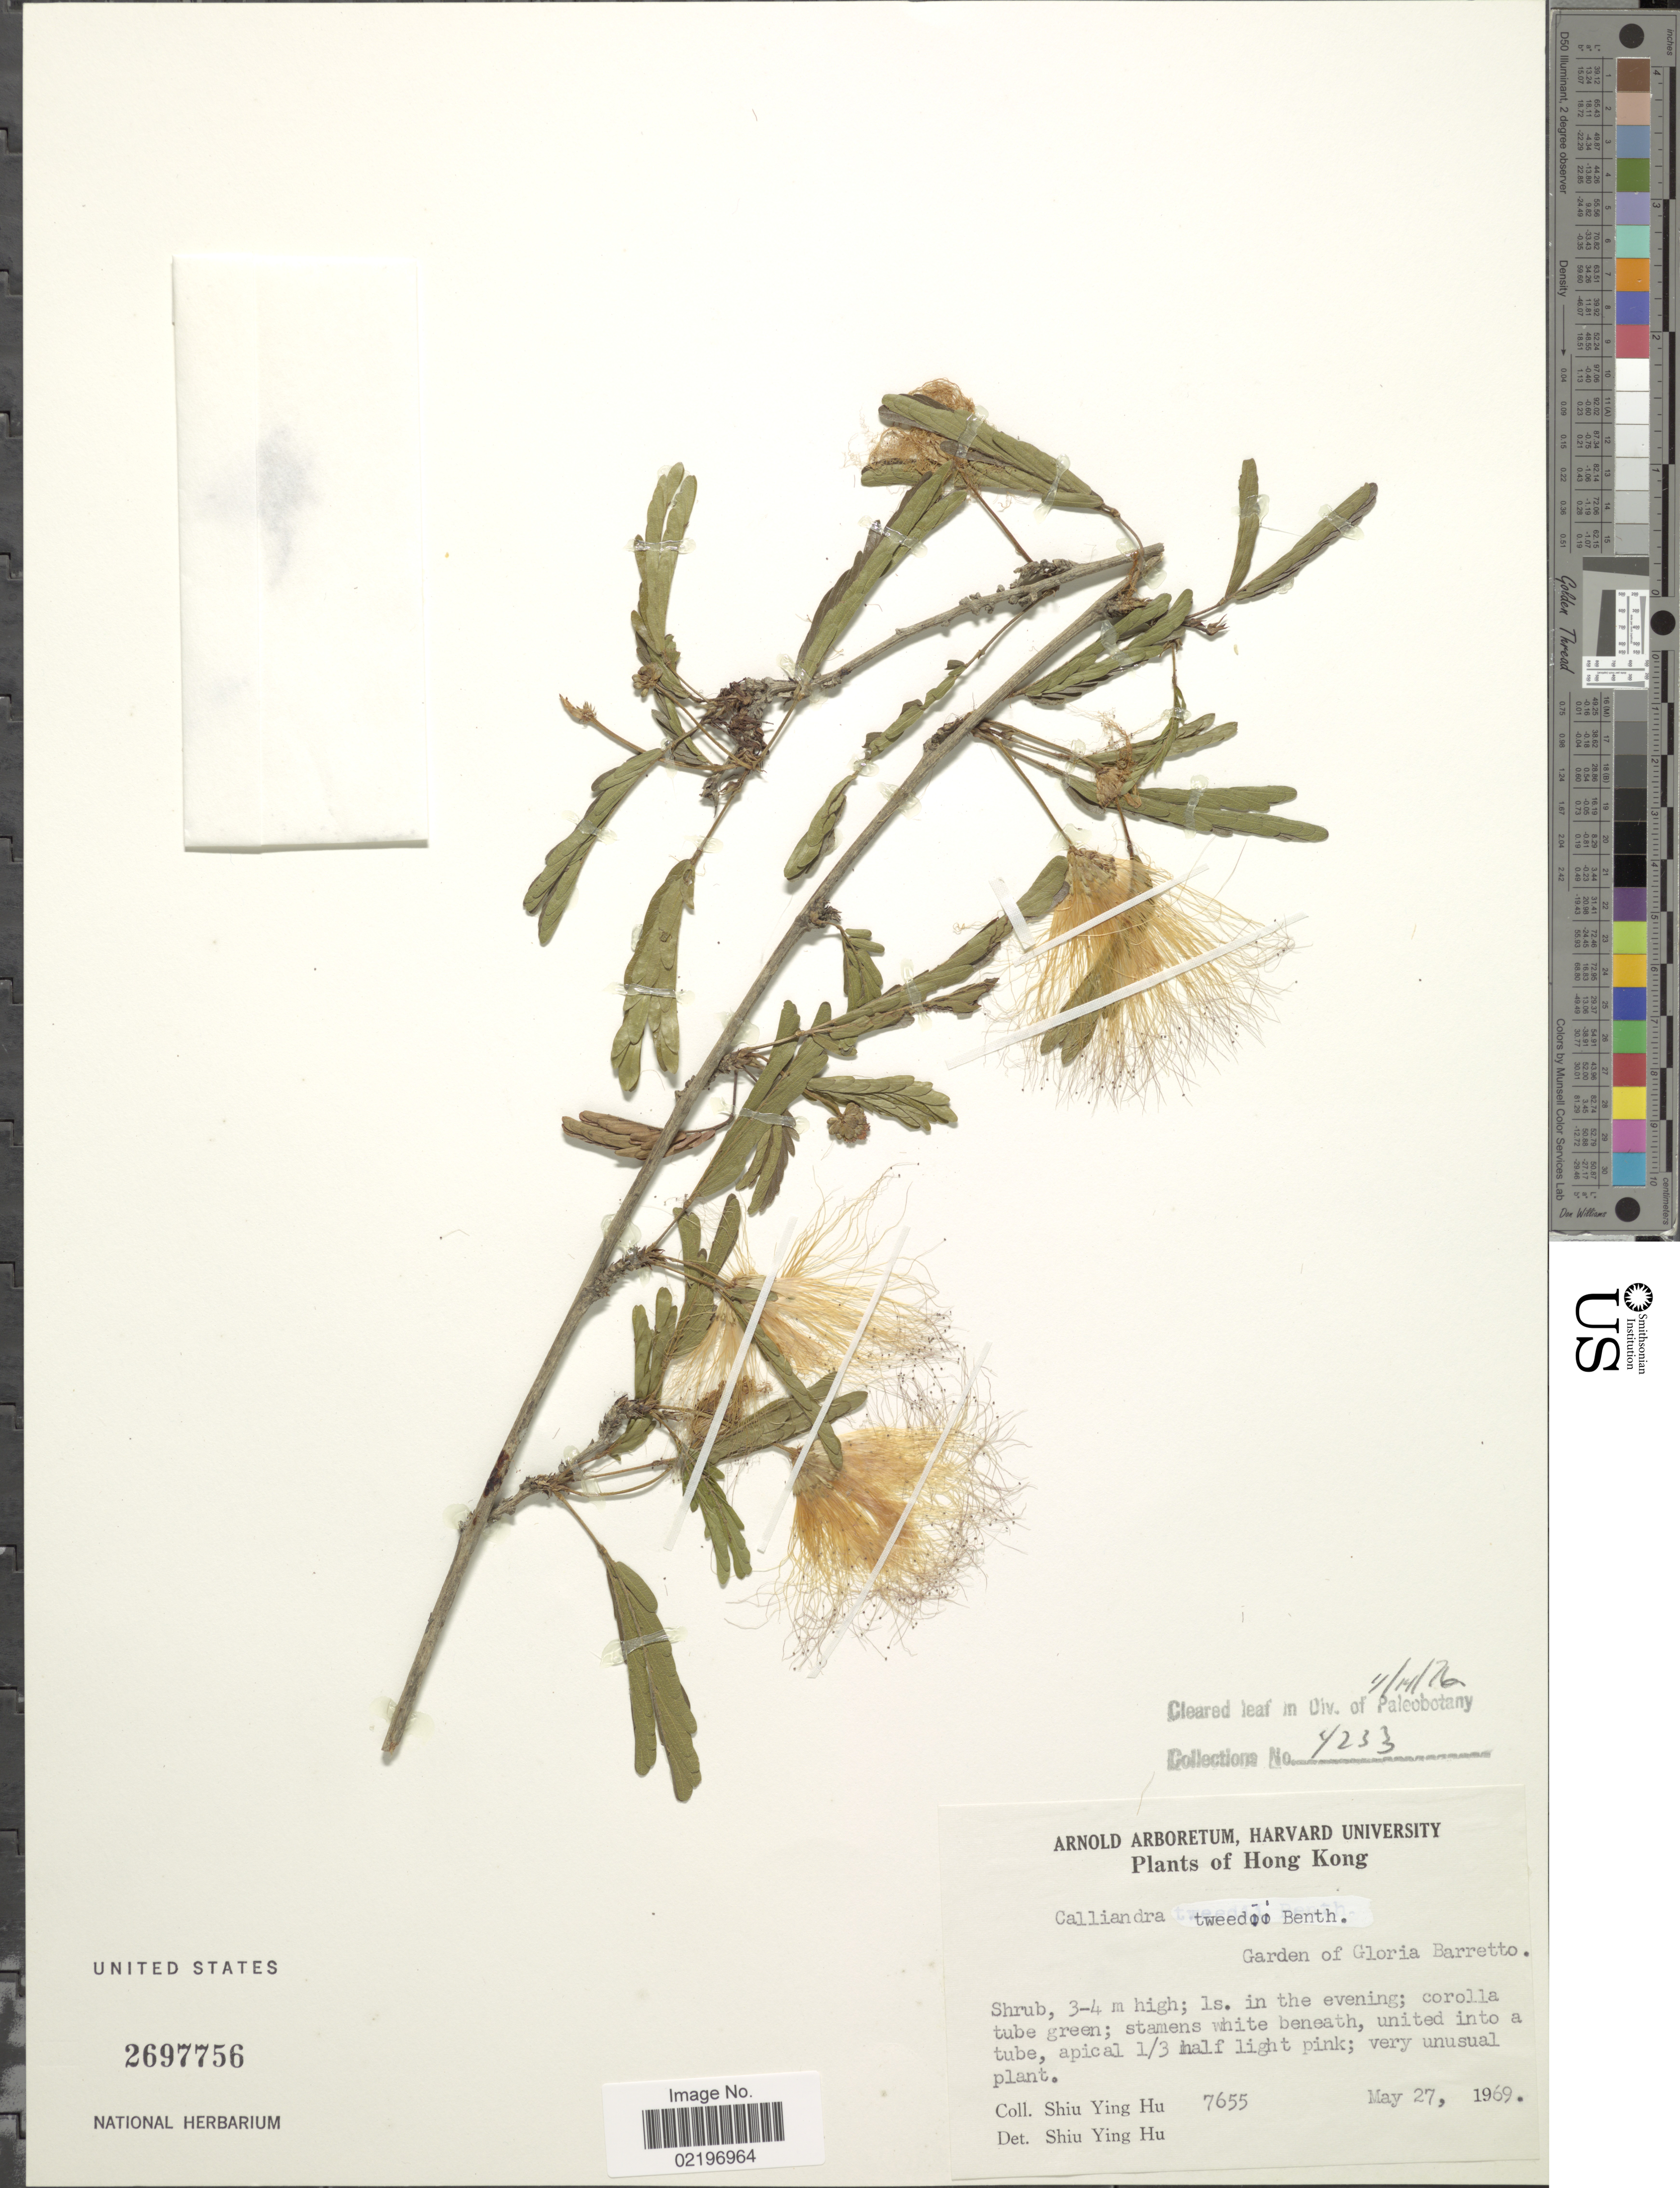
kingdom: Plantae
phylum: Tracheophyta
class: Magnoliopsida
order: Fabales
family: Fabaceae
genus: Calliandra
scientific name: Calliandra tweediei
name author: Benth.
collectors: S. Y. Hu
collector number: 7655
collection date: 1969-05-27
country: China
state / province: Hong Kong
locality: Garden of Gloria Barretto.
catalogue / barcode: US 2697756